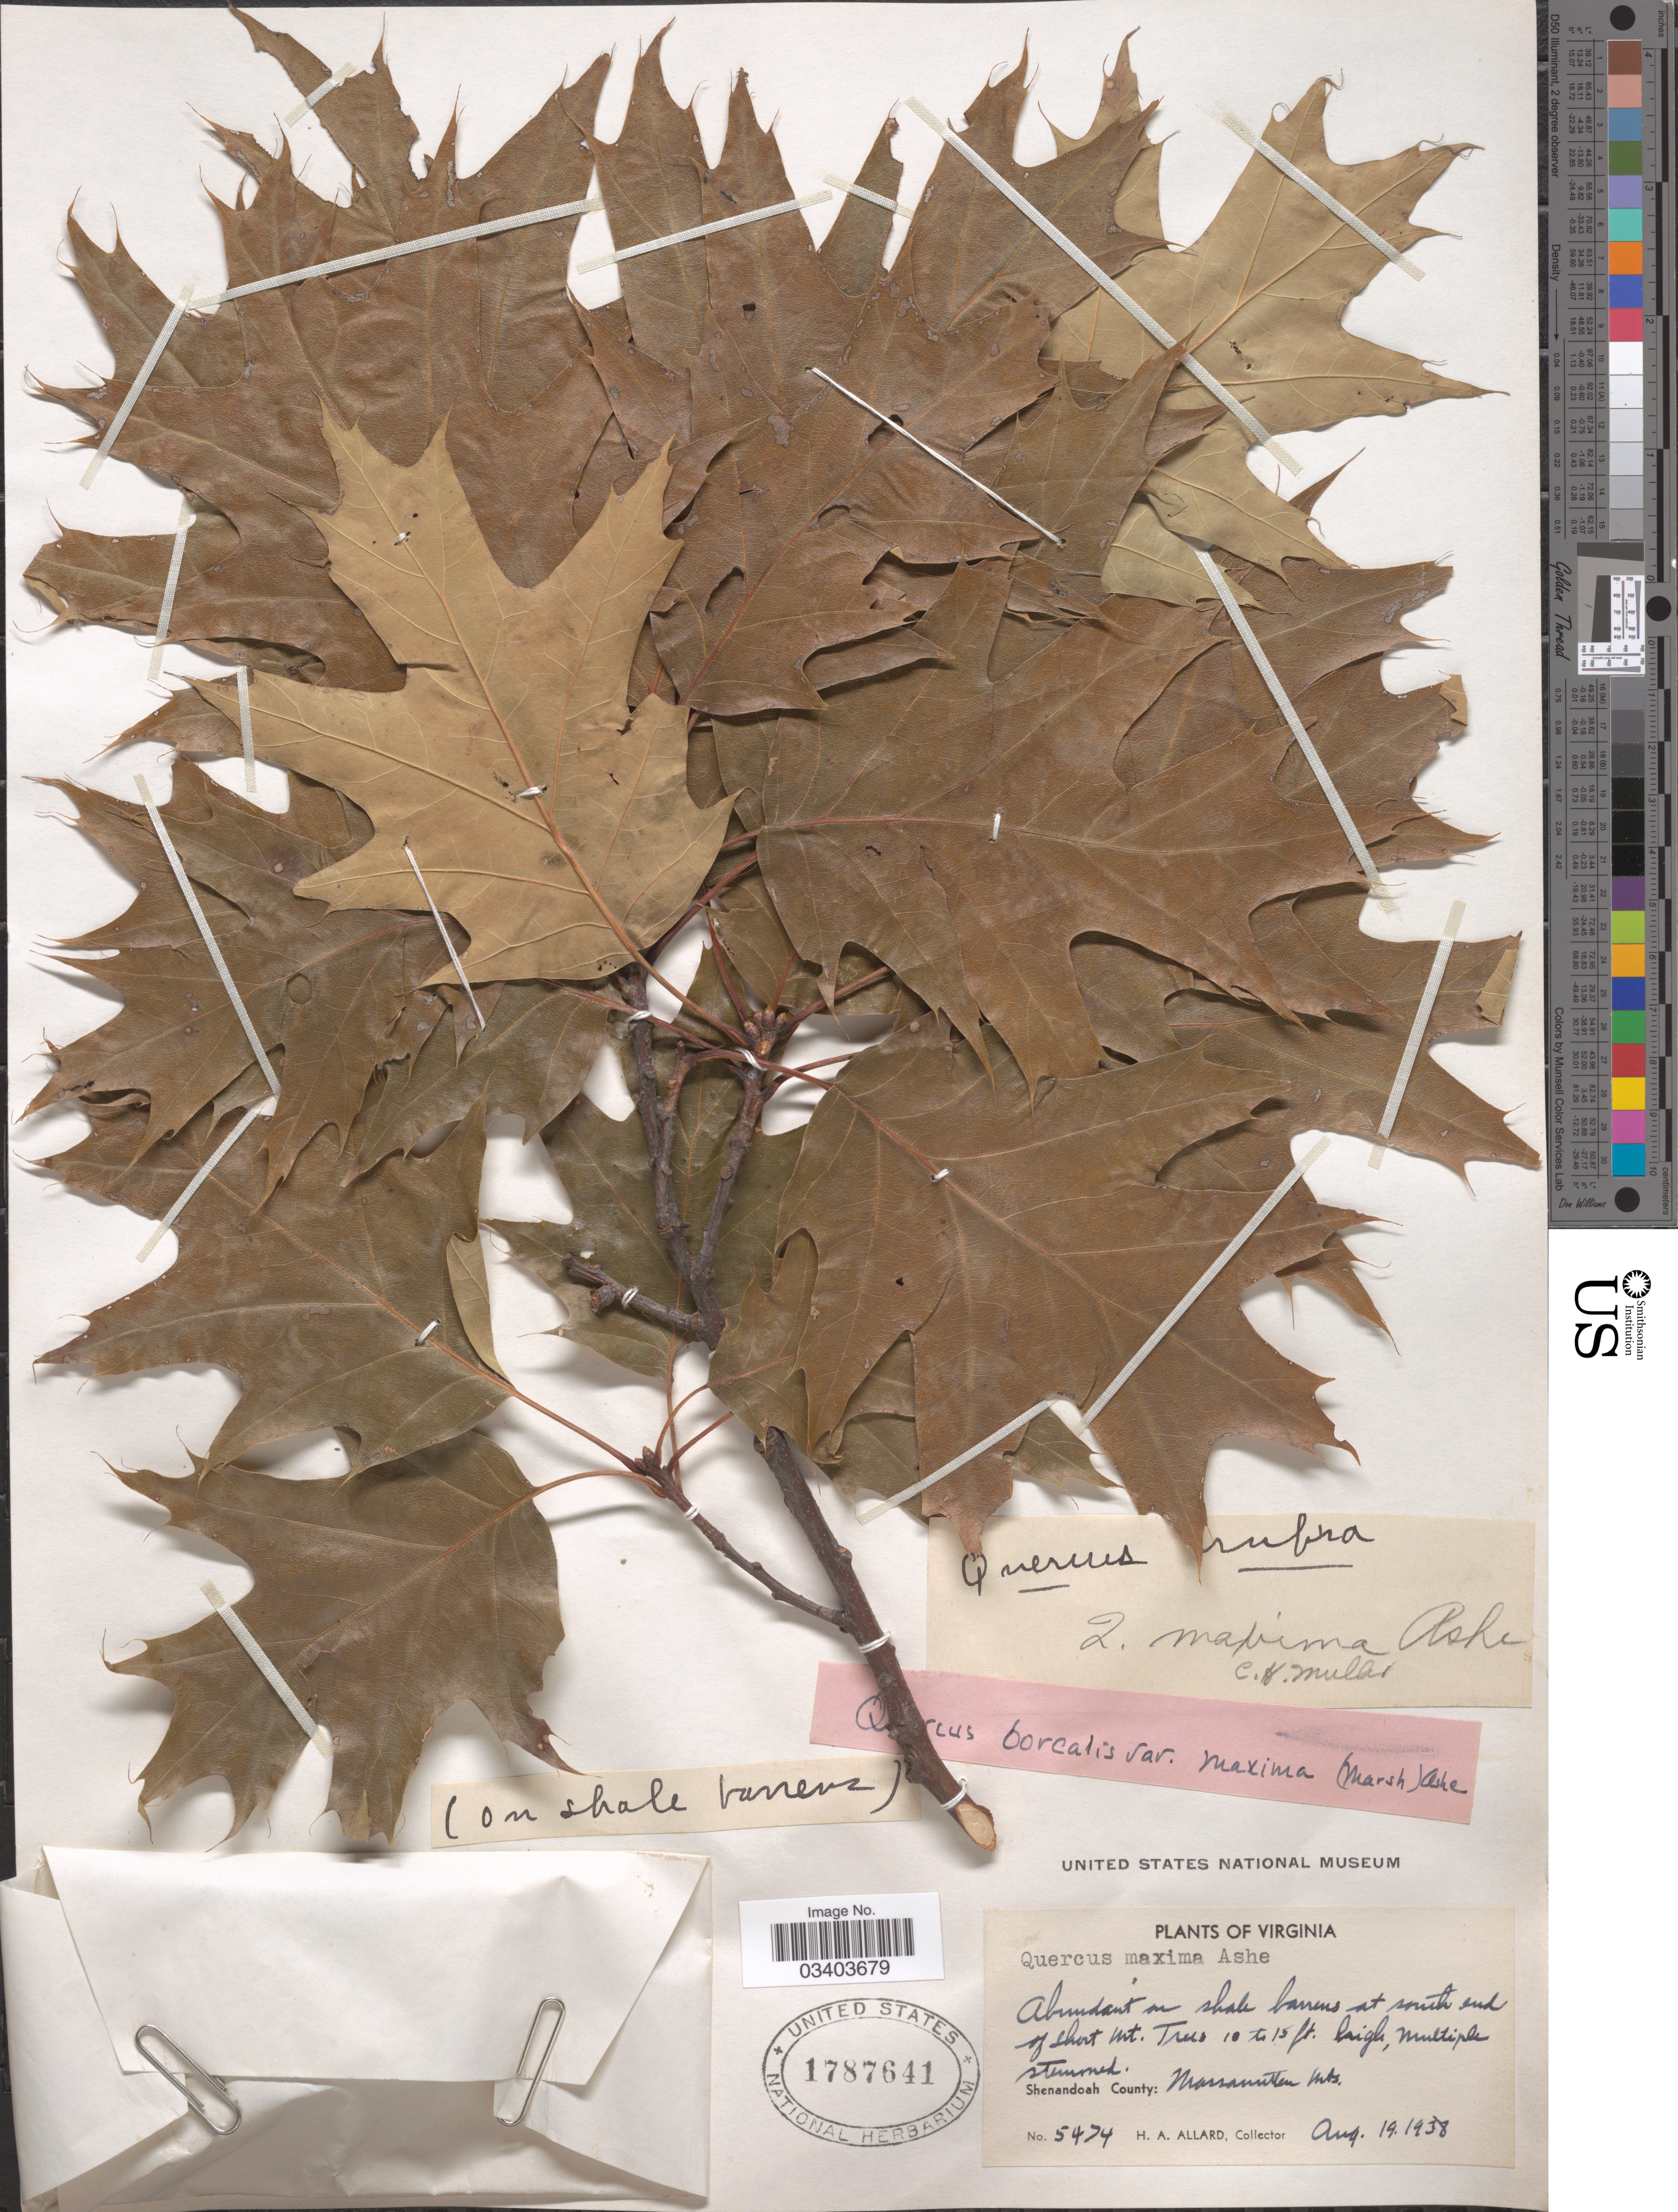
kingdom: Plantae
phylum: Tracheophyta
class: Magnoliopsida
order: Fagales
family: Fagaceae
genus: Quercus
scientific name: Quercus borealis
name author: F. Michx.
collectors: H. A. Allard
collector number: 5474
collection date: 1938-08-19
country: United States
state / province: Virginia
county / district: Shenandoah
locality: Shale barrens at south end of Short Mt. Shenandoah County: Massanutten Mts.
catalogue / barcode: US 1787641